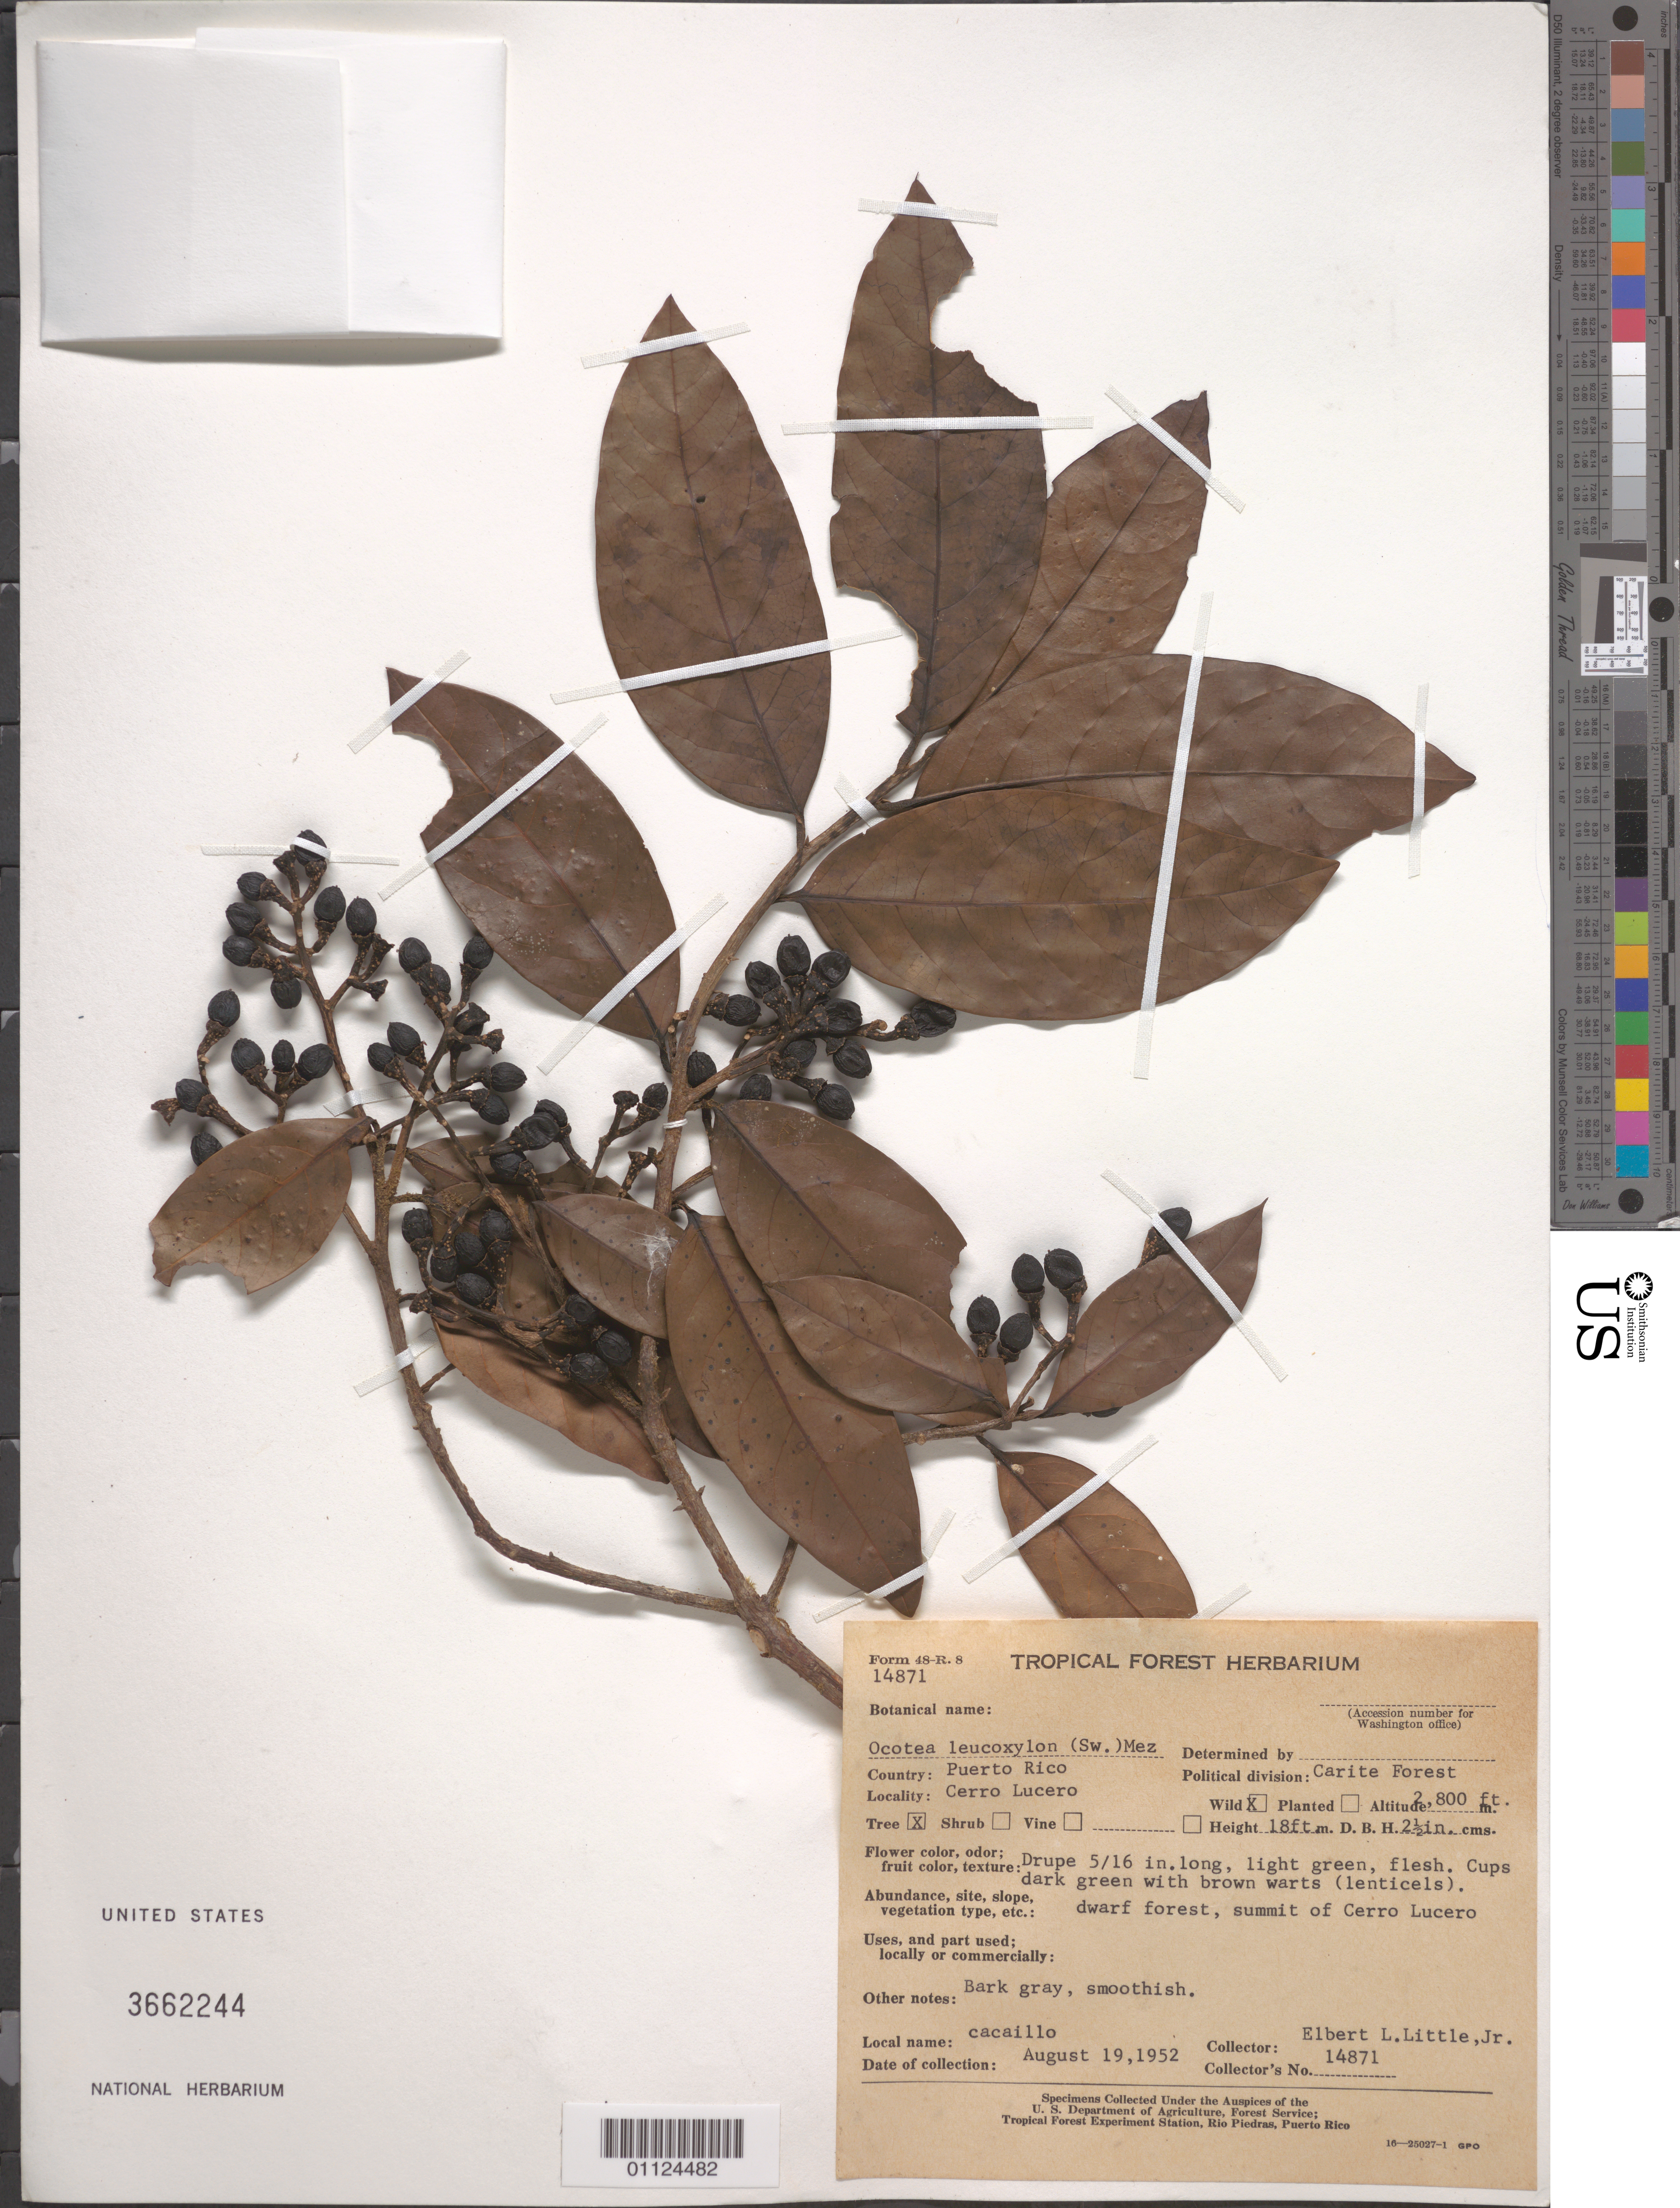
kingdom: Plantae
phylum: Tracheophyta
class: Magnoliopsida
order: Laurales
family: Lauraceae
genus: Ocotea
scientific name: Ocotea leucoxylon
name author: (Sw.) Laness.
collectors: E. L. Little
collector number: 14871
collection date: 1952-08-19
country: Puerto Rico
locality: Carite Forest, Cerro Lucero.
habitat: Dwarf forest, summit of cerro.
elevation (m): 853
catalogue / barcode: US 3662244